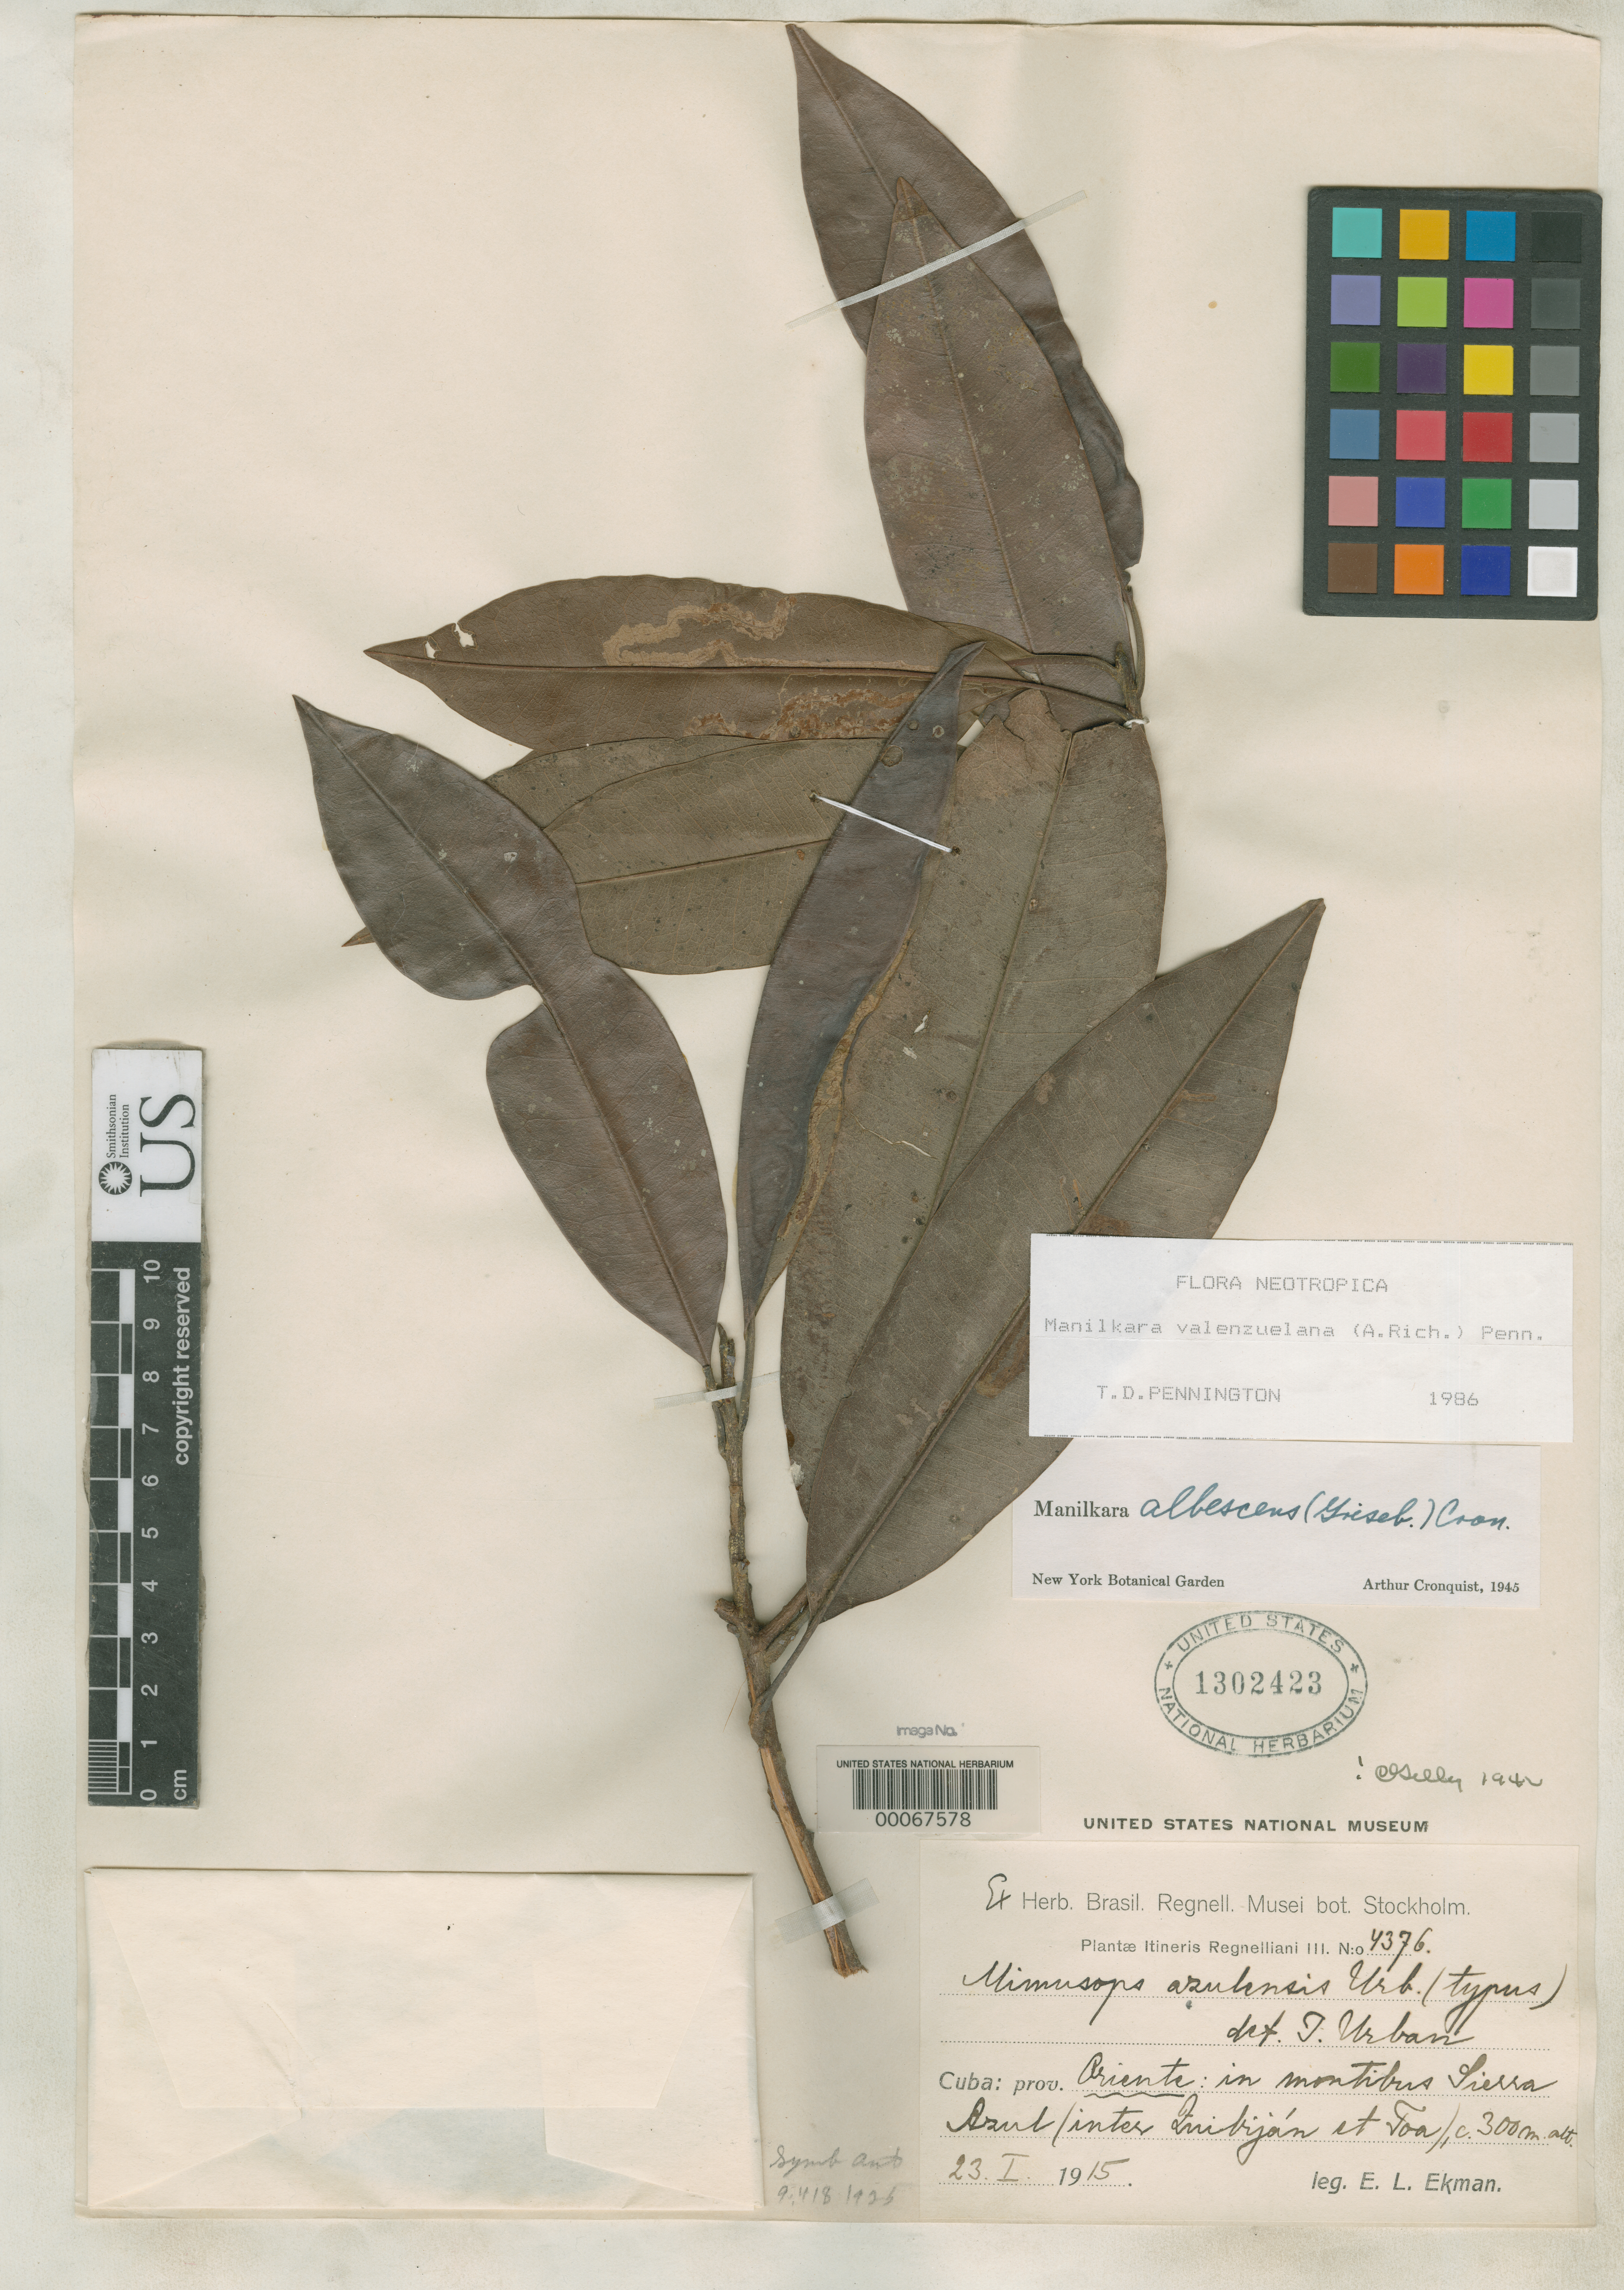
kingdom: Plantae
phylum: Tracheophyta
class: Magnoliopsida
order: Ericales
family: Sapotaceae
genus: Mimusops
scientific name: Mimusops azulensis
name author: Urb.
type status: Lectotype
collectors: E. L. Ekman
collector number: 4376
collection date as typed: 23 Jan 1915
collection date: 1915-01-23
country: Cuba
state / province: Oriente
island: Greater Antilles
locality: Sierra Azul.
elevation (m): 300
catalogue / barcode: US 1302423